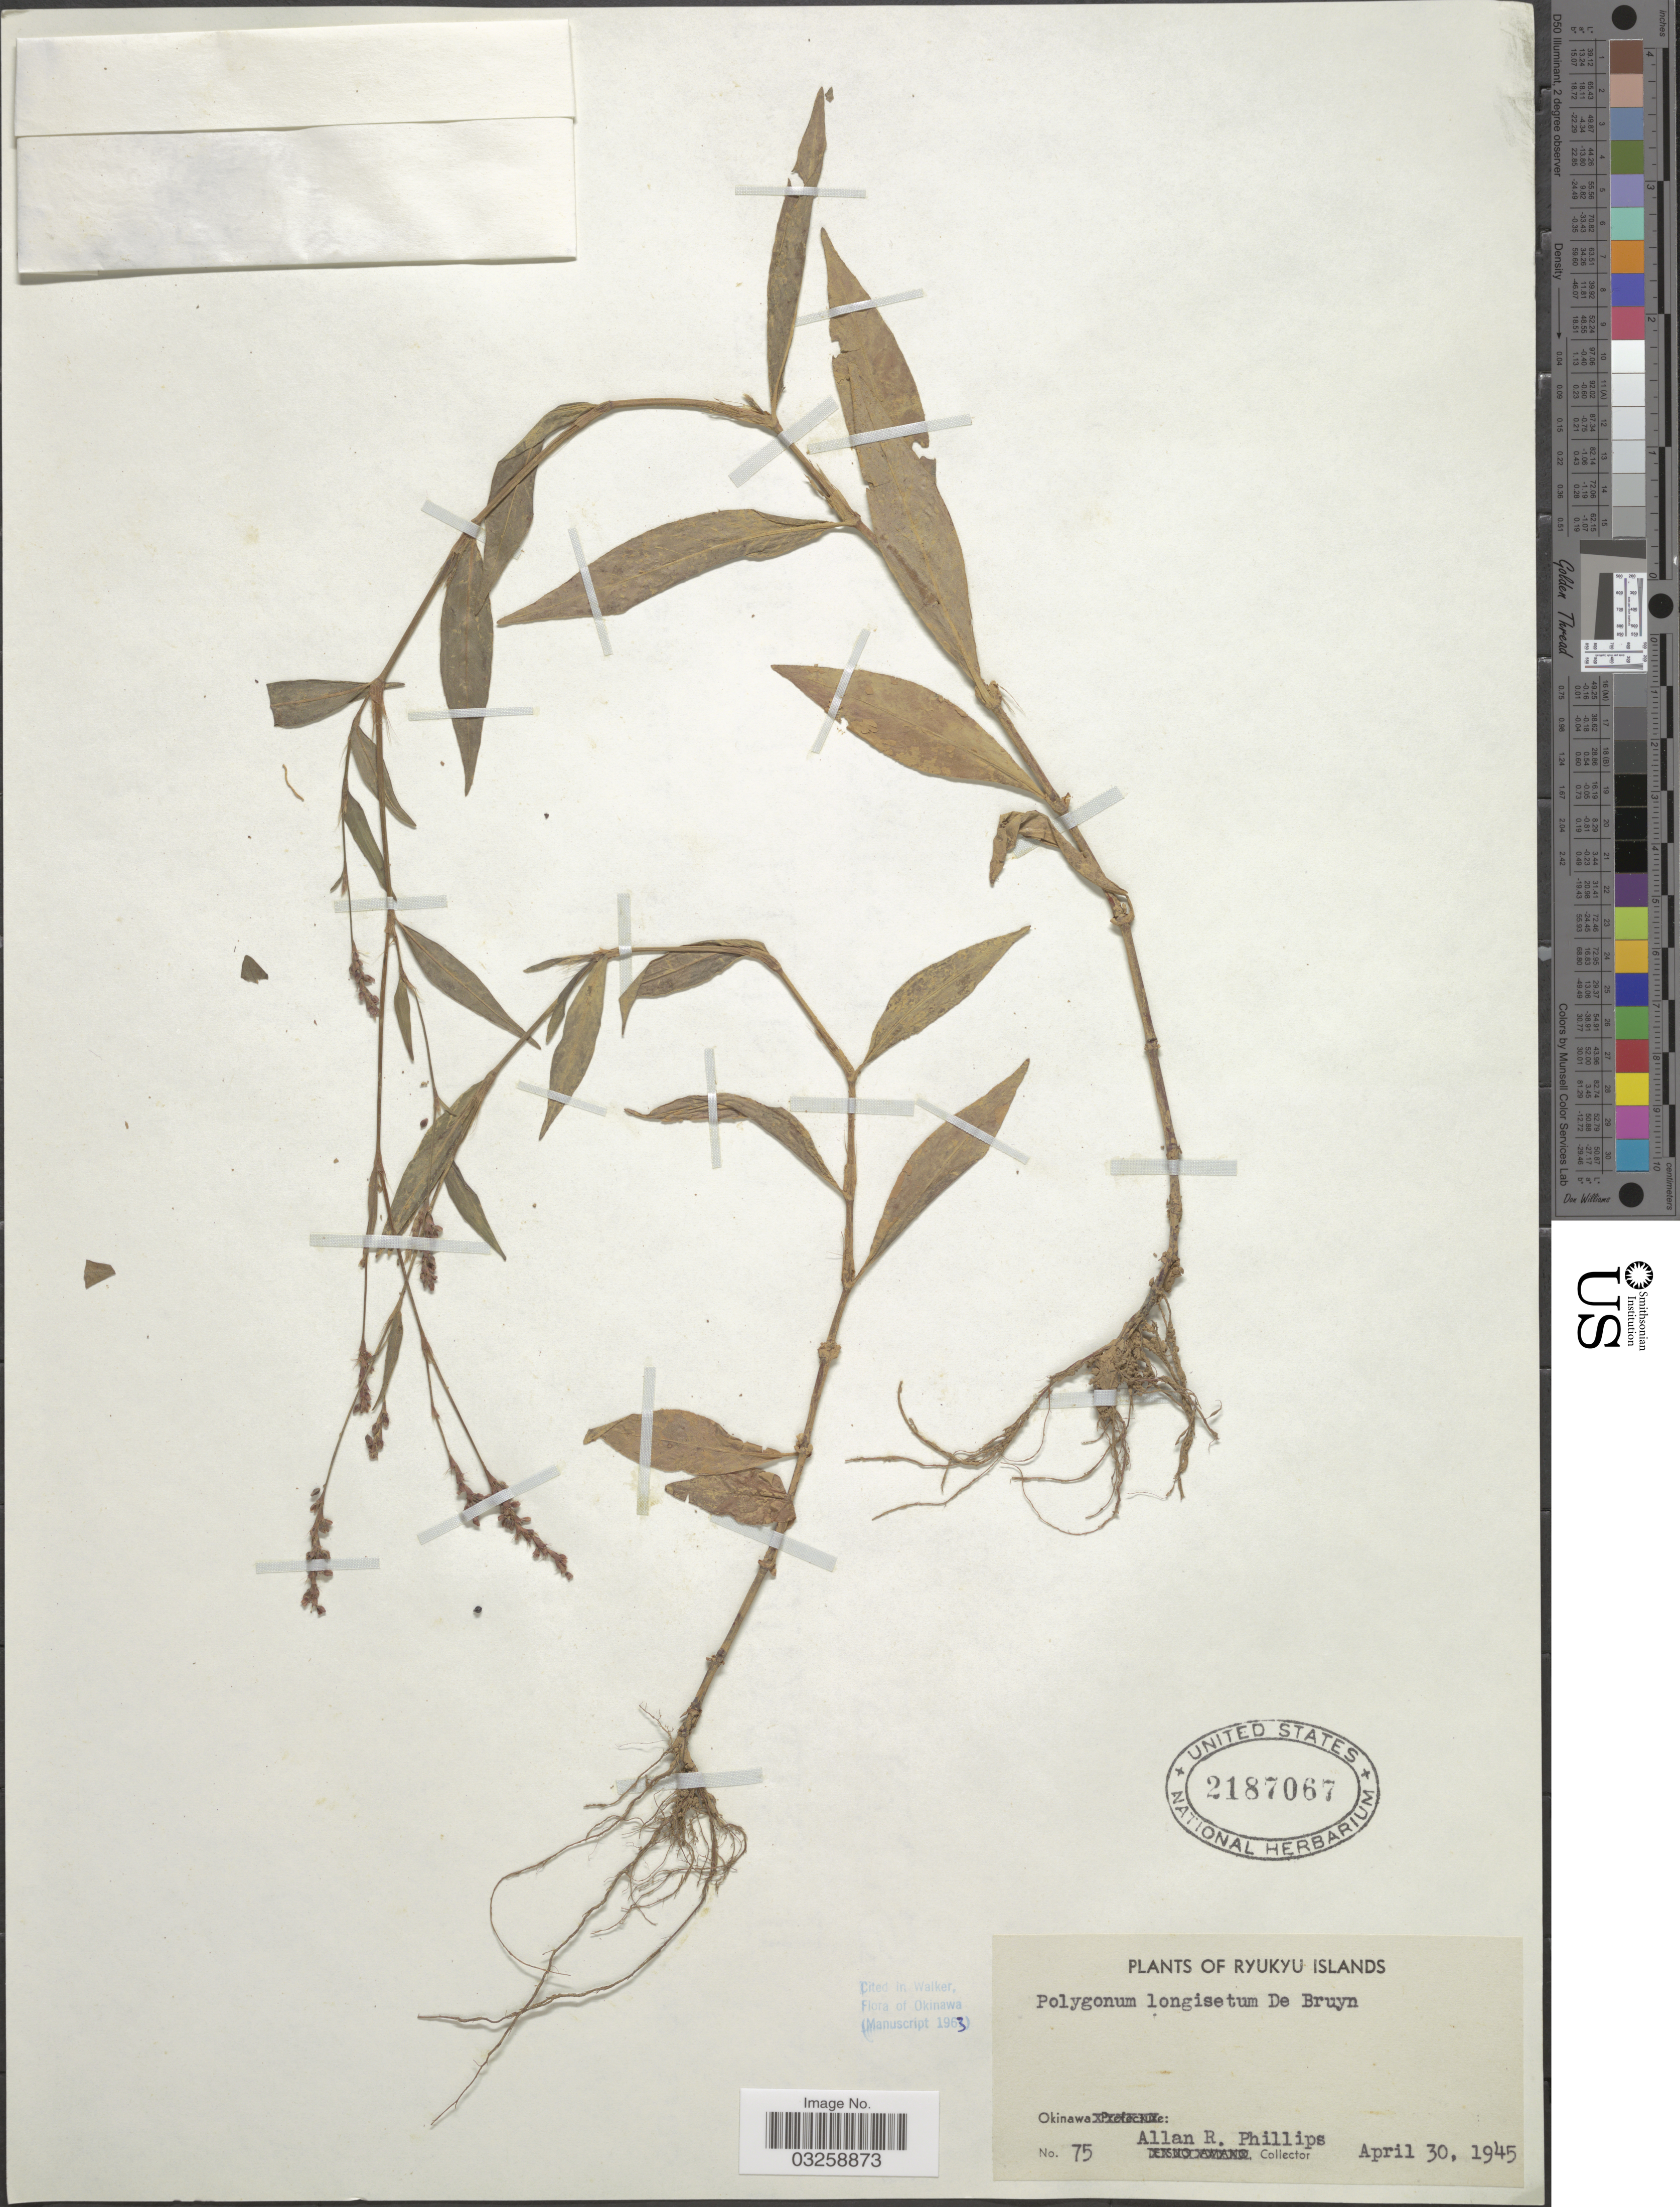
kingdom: Plantae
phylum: Tracheophyta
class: Magnoliopsida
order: Caryophyllales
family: Polygonaceae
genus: Polygonum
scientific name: Polygonum longisetum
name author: Bruijn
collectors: A. R. Phillips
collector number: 75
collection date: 1945-04-30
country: Japan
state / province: Okinawa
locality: Ryukyu Islands. Okinawa.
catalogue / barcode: US 2187067